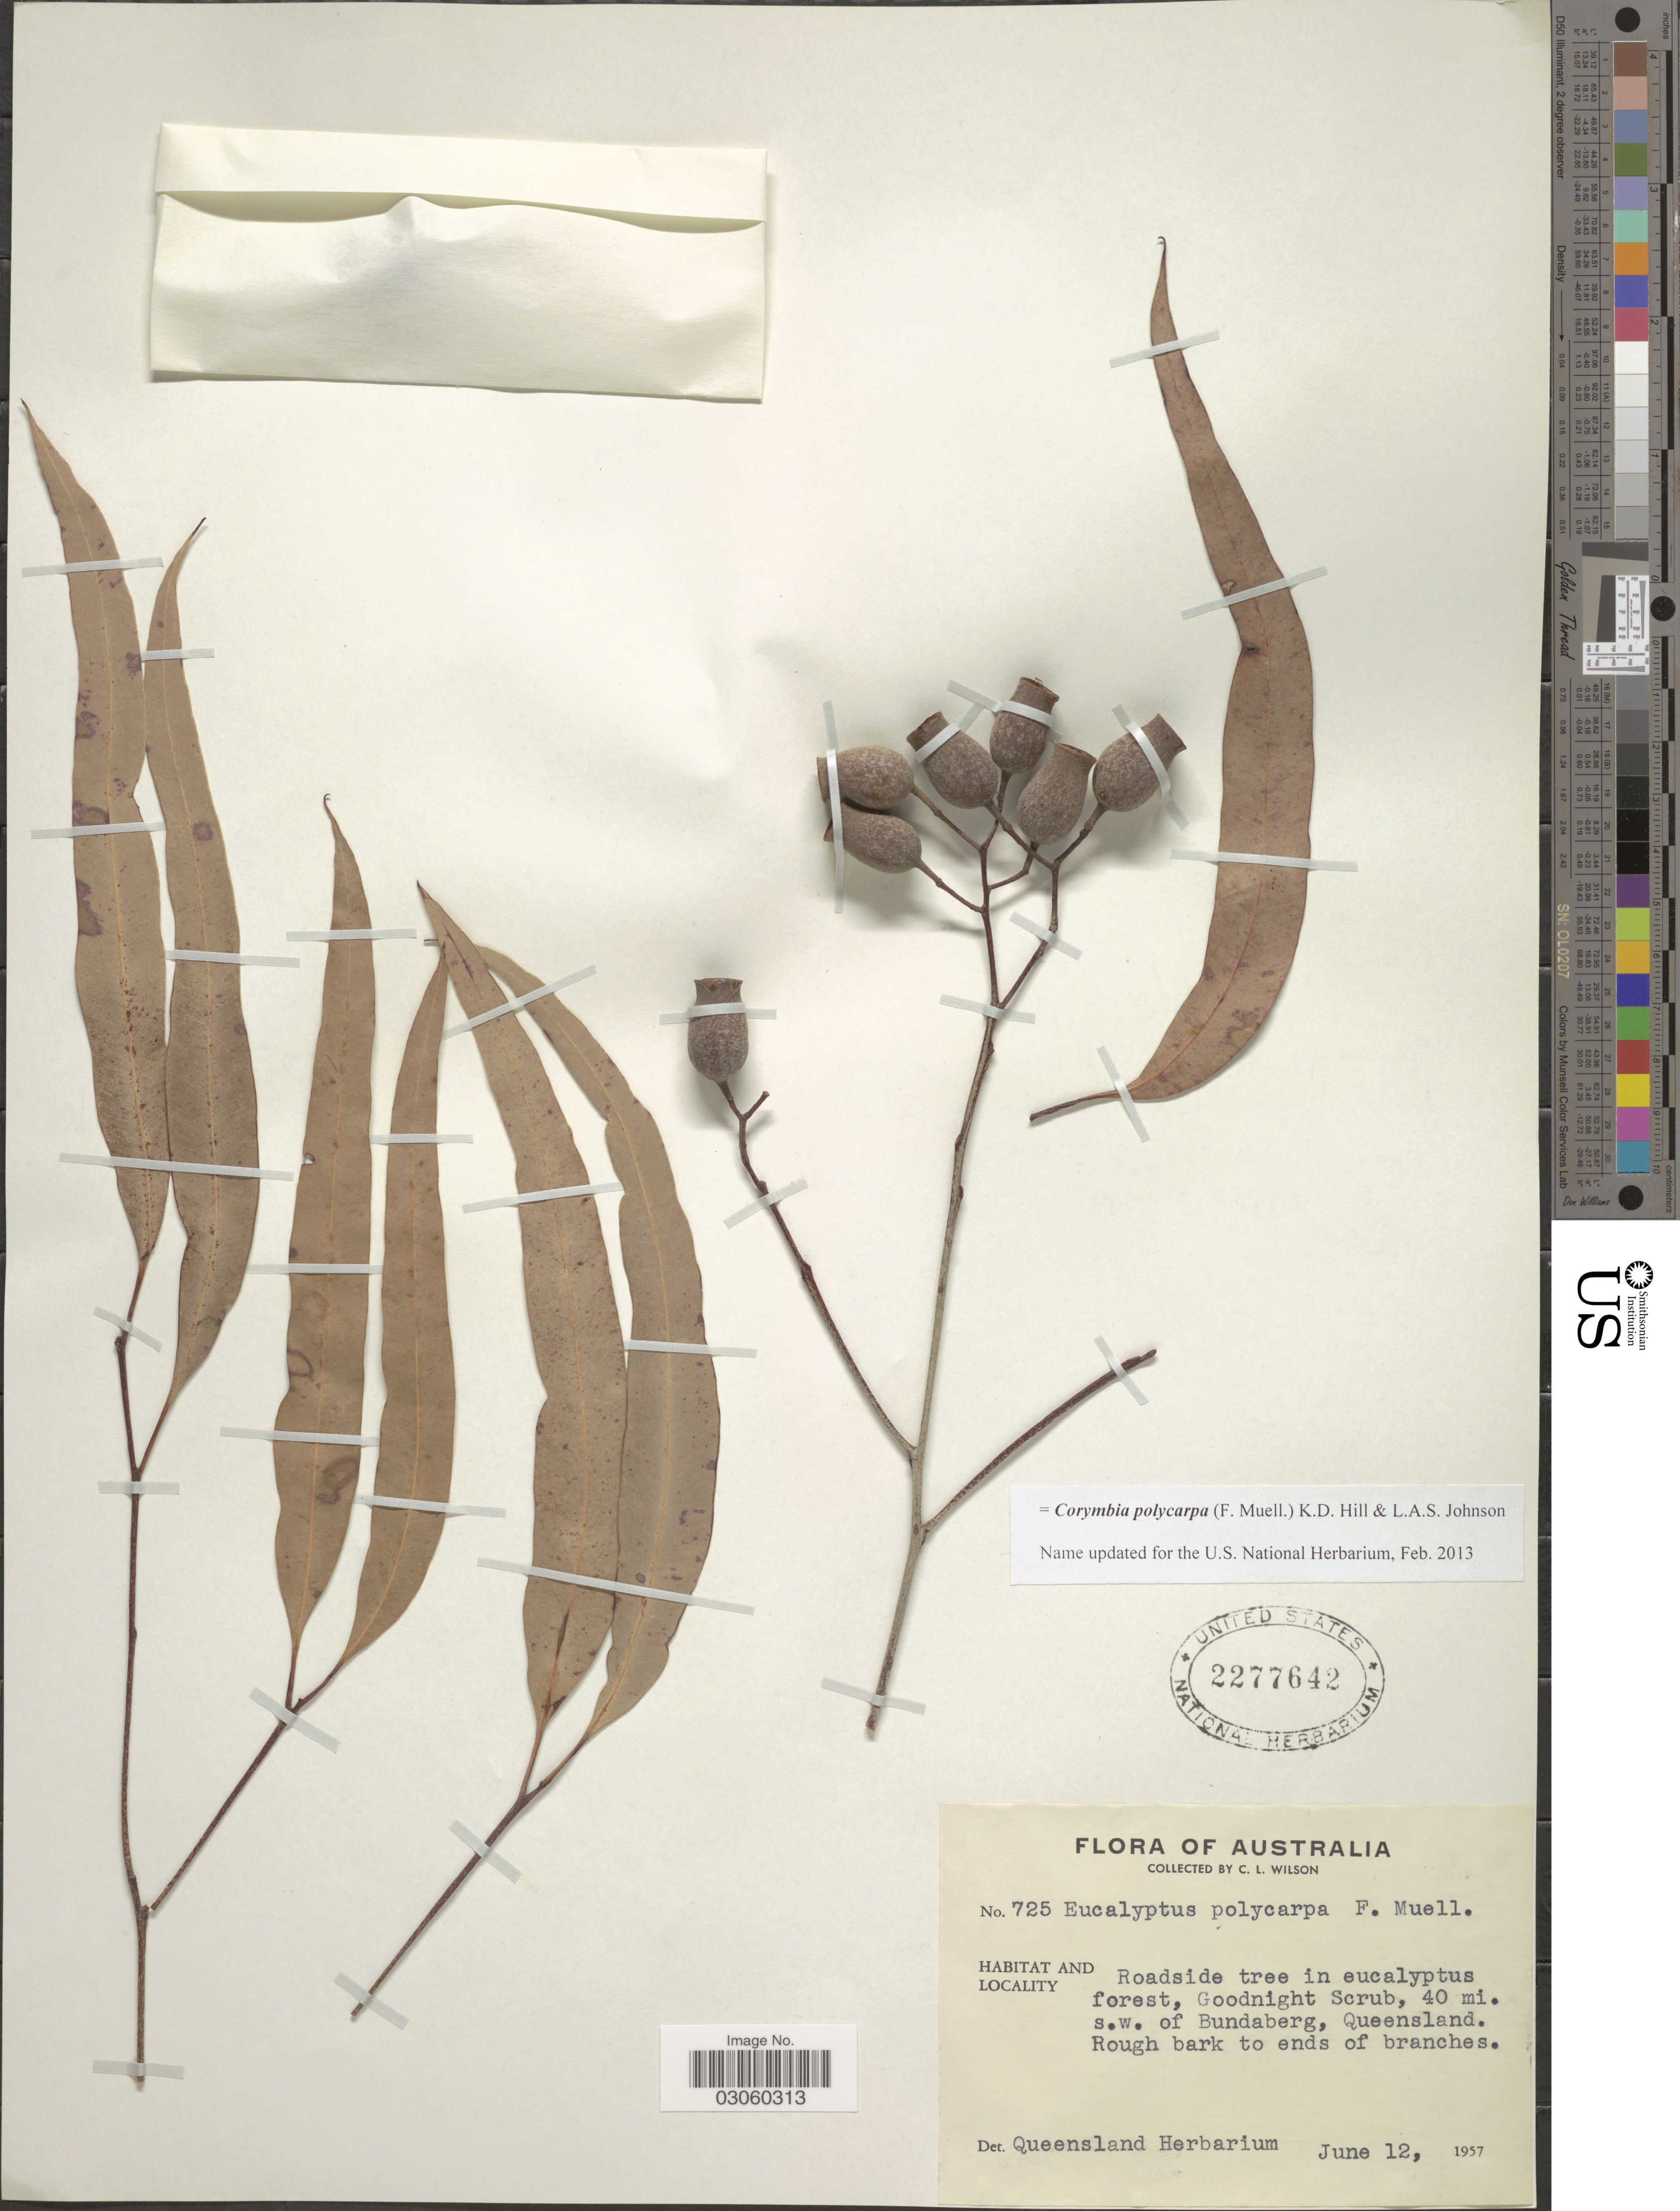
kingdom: Plantae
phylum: Tracheophyta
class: Magnoliopsida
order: Myrtales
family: Myrtaceae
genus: Corymbia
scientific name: Corymbia polycarpa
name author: (F. Muell.) K.D. Hill & L.A.S. Johnson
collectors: C. L. Wilson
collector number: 725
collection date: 1957-06-12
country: Australia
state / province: Queensland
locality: Goodnight Scrub, 40 mi. s.w. of Bundaberg.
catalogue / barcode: US 2277642